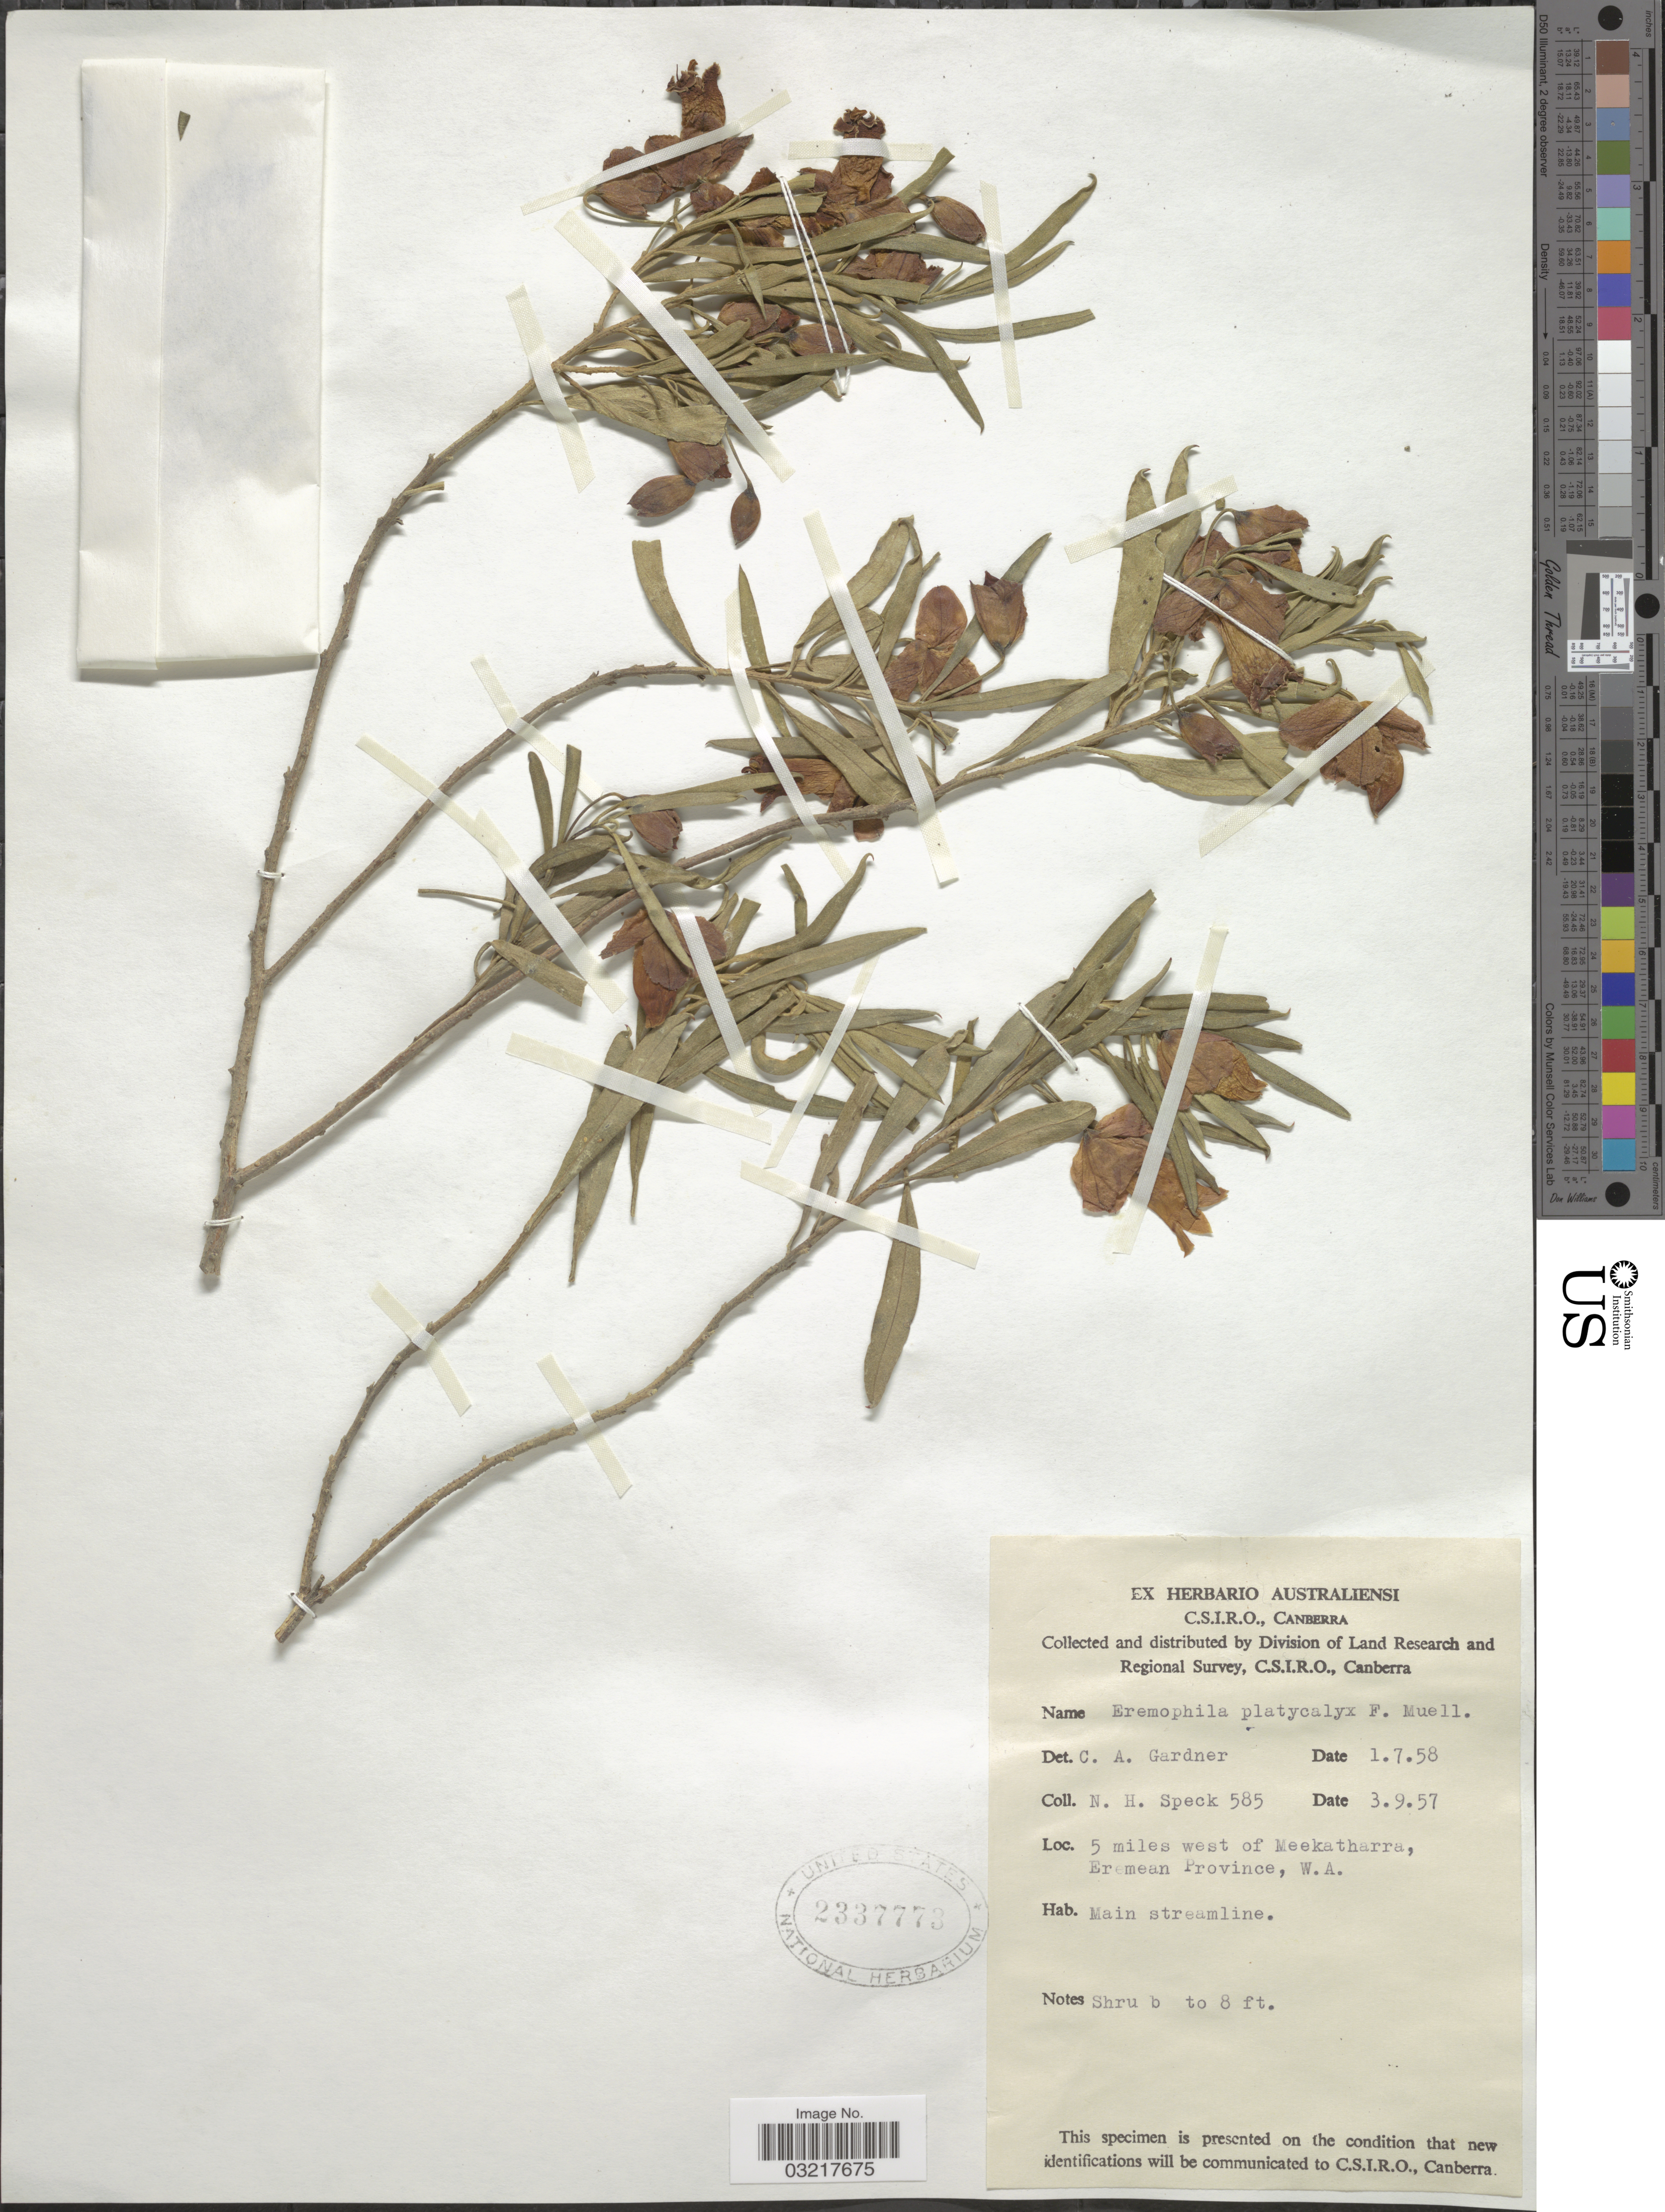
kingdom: Plantae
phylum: Tracheophyta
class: Magnoliopsida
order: Lamiales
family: Scrophulariaceae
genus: Eremophila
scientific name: Eremophila platycalyx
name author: F. Muell.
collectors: N. Speck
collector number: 585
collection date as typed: Transcribed d/m/y: 3/9/57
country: Australia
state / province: Western Australia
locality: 5 miles west of Meekatharra, Eremean Province, W.A. Main streamline.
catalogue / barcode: US 2337773